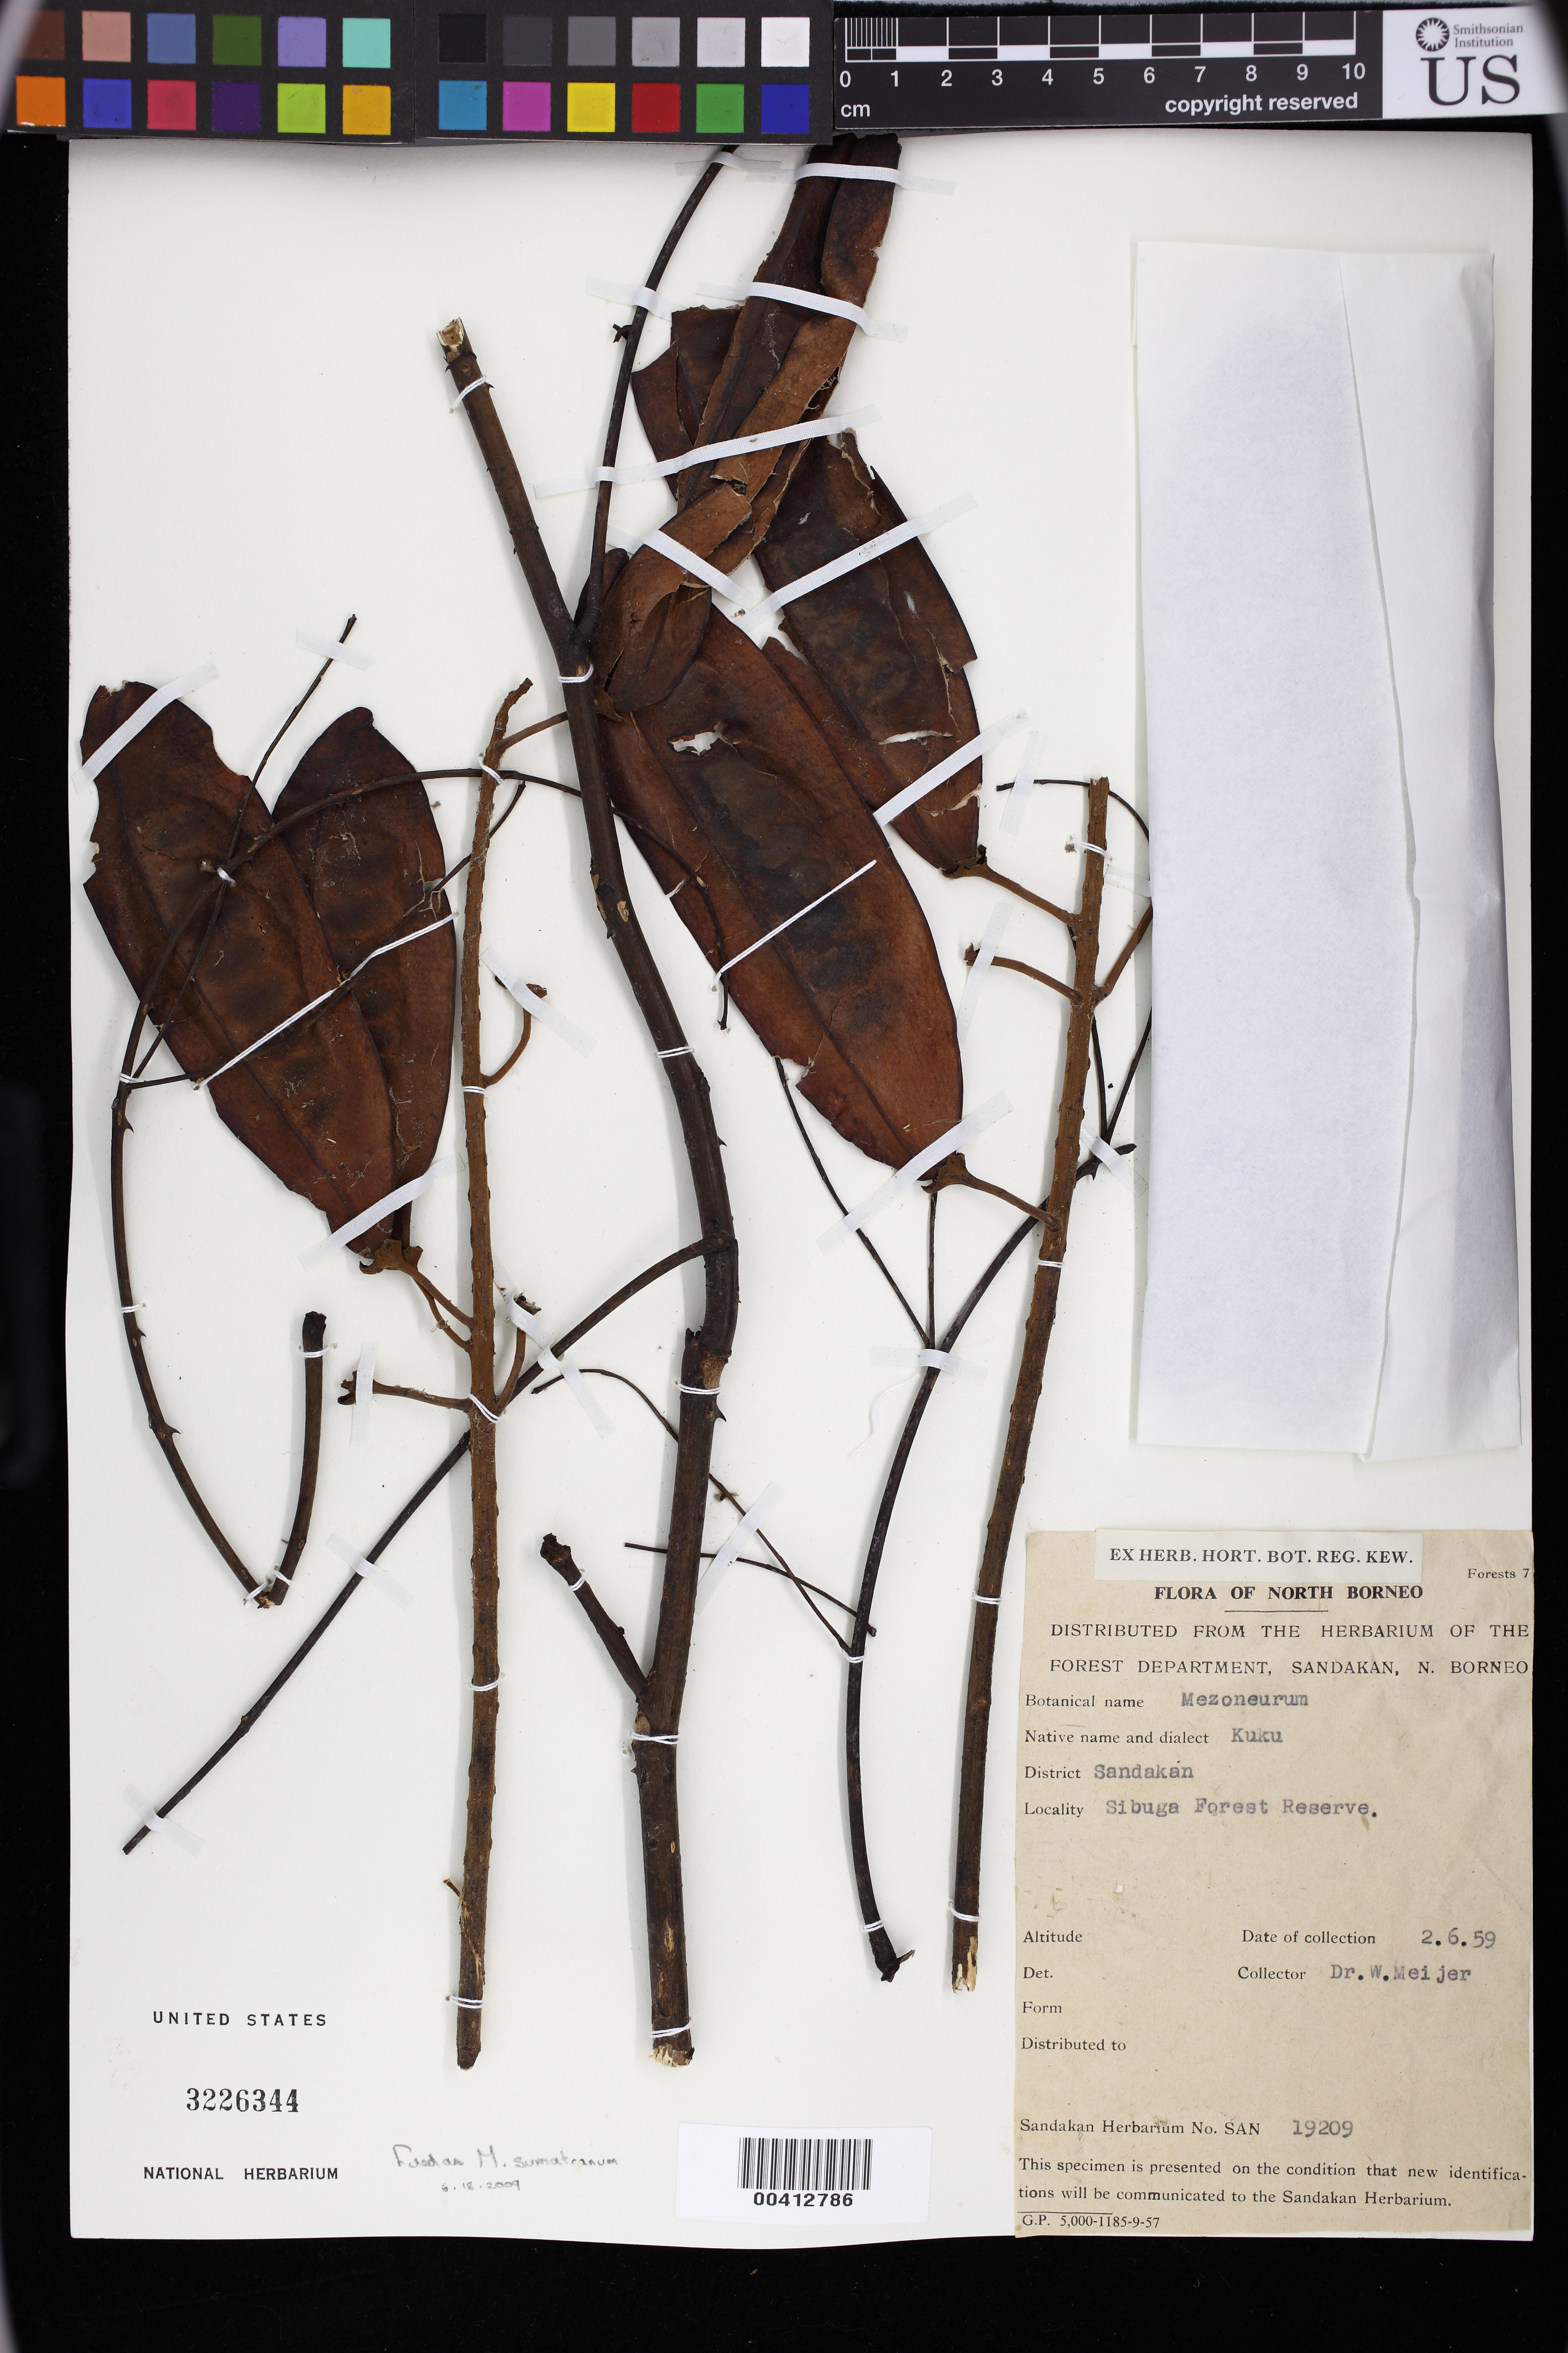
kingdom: Plantae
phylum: Tracheophyta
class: Magnoliopsida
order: Fabales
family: Fabaceae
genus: Mezoneuron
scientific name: Mezoneuron sumatranum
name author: (Roxb.) Wight & Arn. ex Voigt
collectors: W. Meijer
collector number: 19209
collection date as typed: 02 Jun 1959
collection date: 1959-06-02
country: Malaysia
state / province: Sabah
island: Borneo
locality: Sandakan, sibuga forest reserve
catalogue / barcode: US 3226344